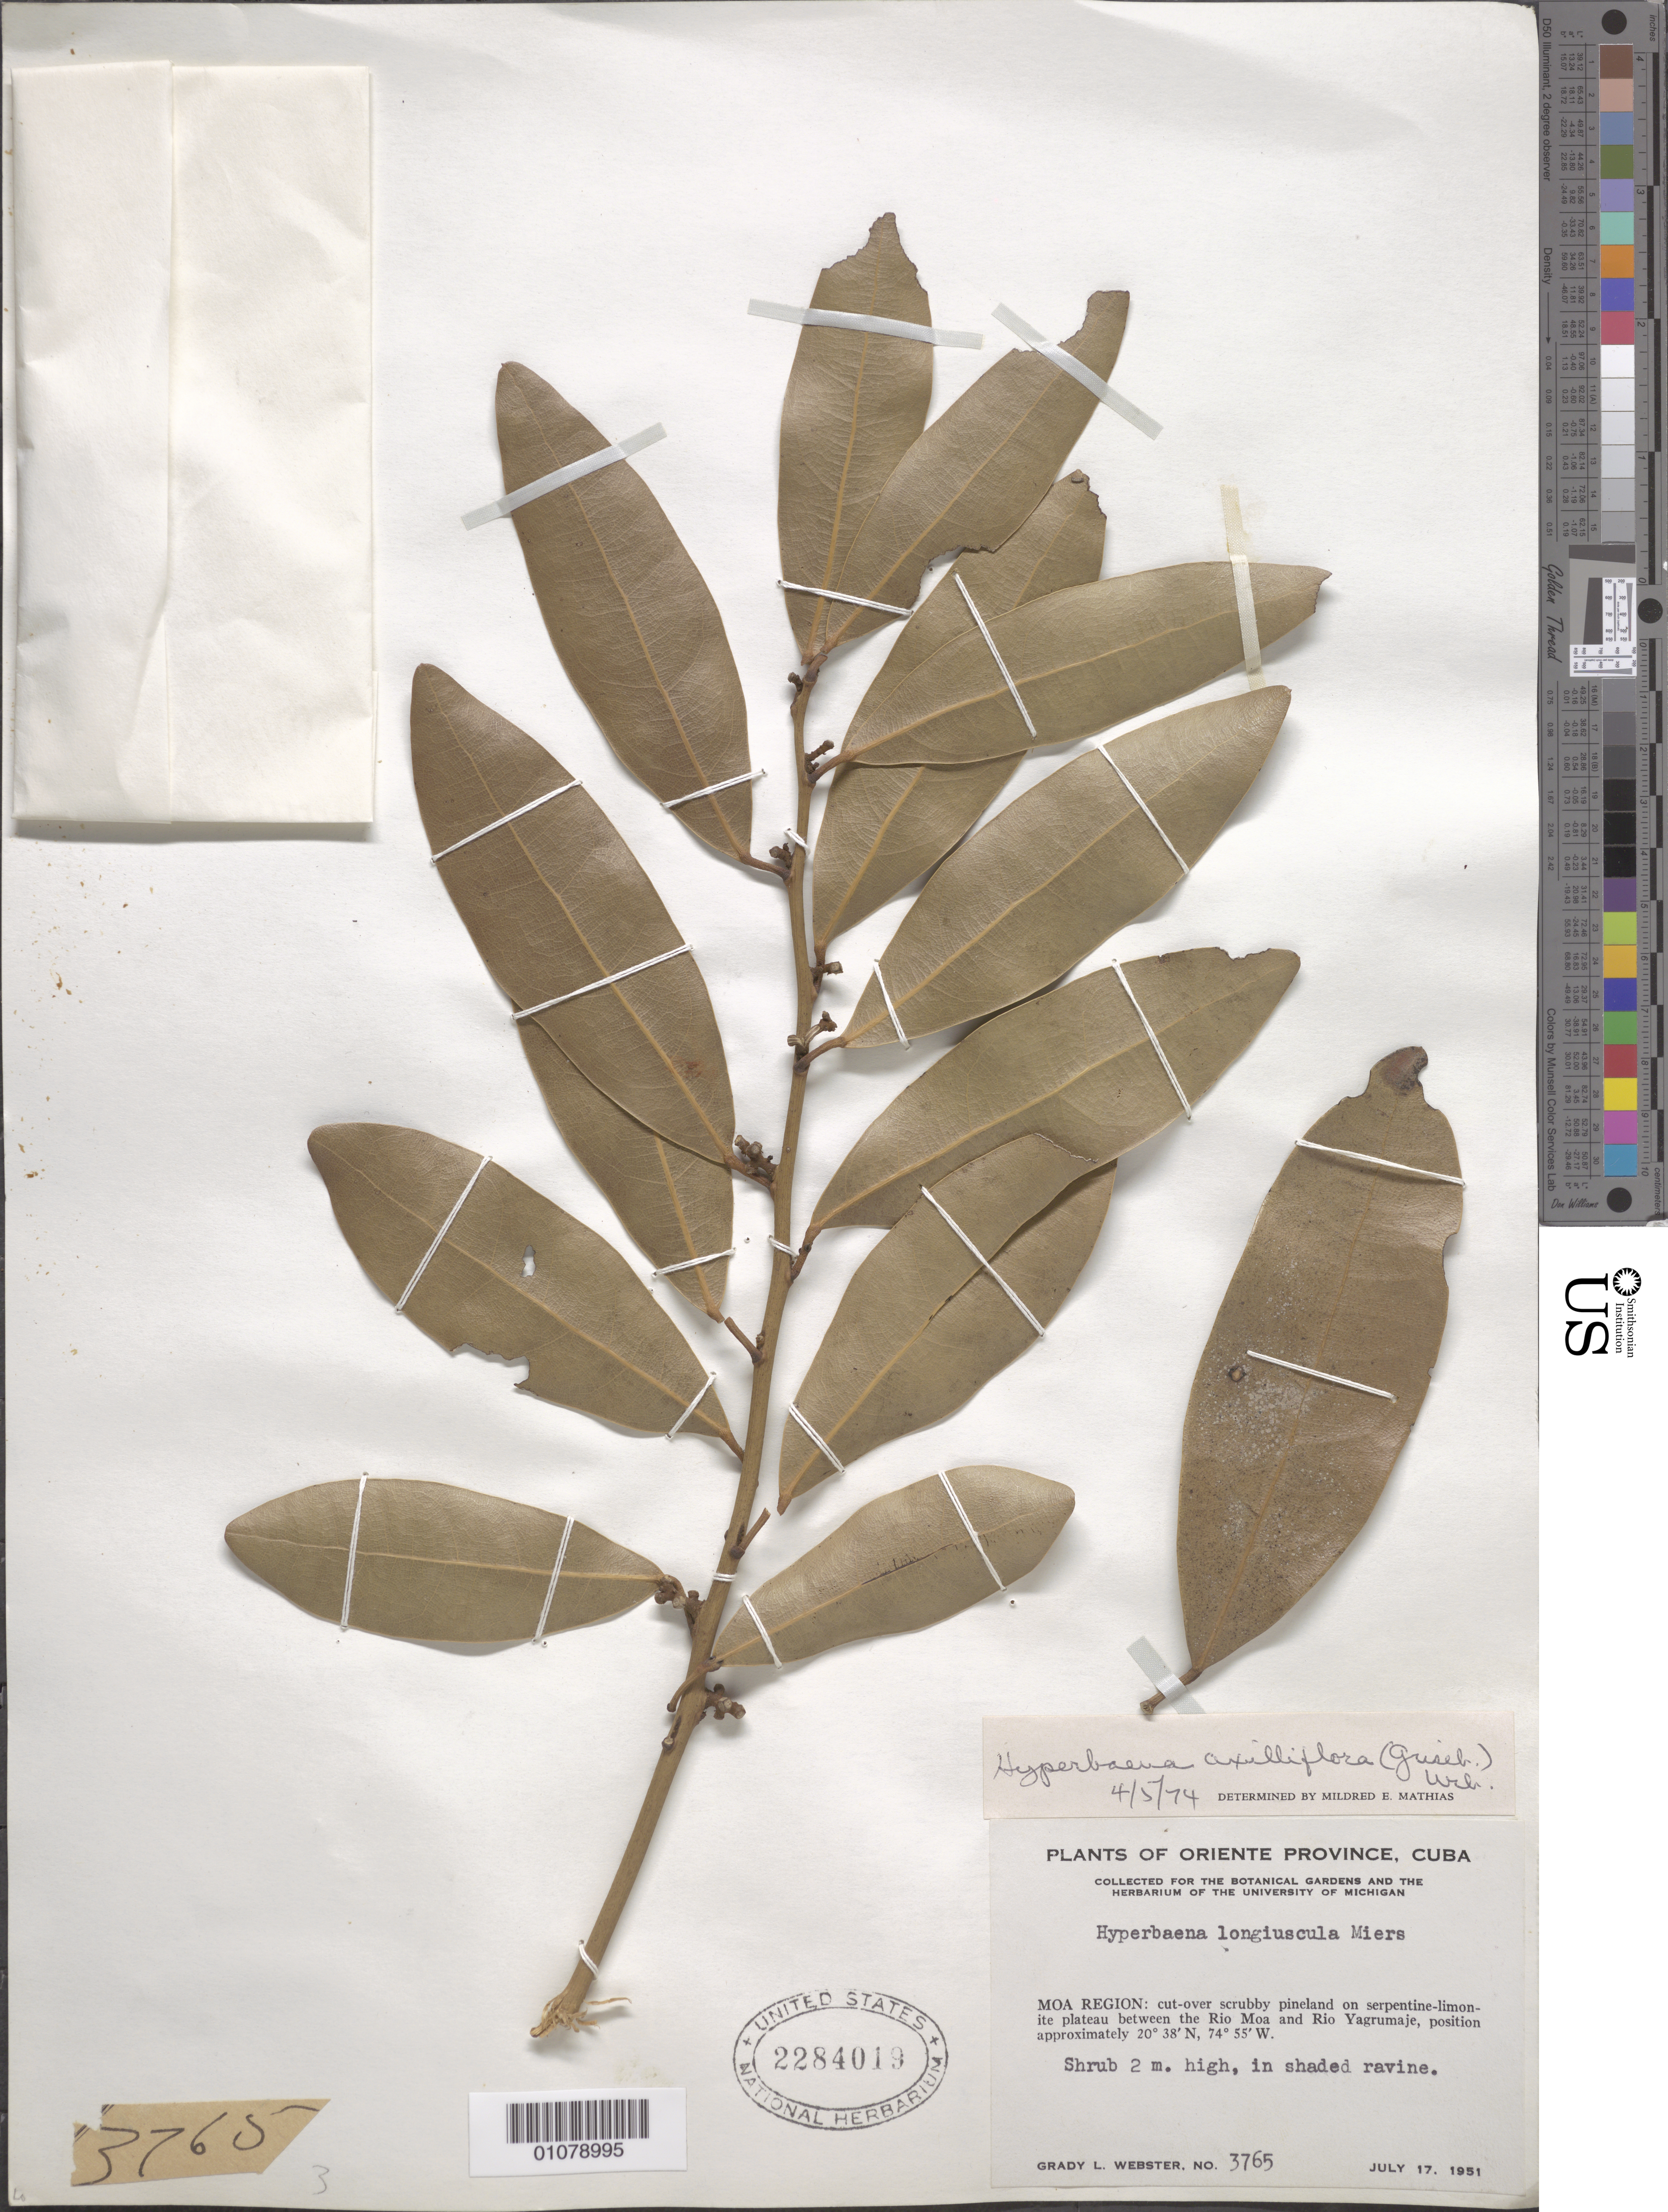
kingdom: Plantae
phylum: Tracheophyta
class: Magnoliopsida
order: Ranunculales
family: Menispermaceae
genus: Hyperbaena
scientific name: Hyperbaena axilliflora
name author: (Griseb.) Urb.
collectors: G. L. Webster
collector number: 3765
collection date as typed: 17 Jul 1951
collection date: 1951-07-17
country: Cuba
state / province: Holguín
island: Cuba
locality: Oriente Moa Region: cut-over scrubby pineland on serpentine-limonite plateau between the Rio Moa and Rio Yagrumaje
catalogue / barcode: US 2284019